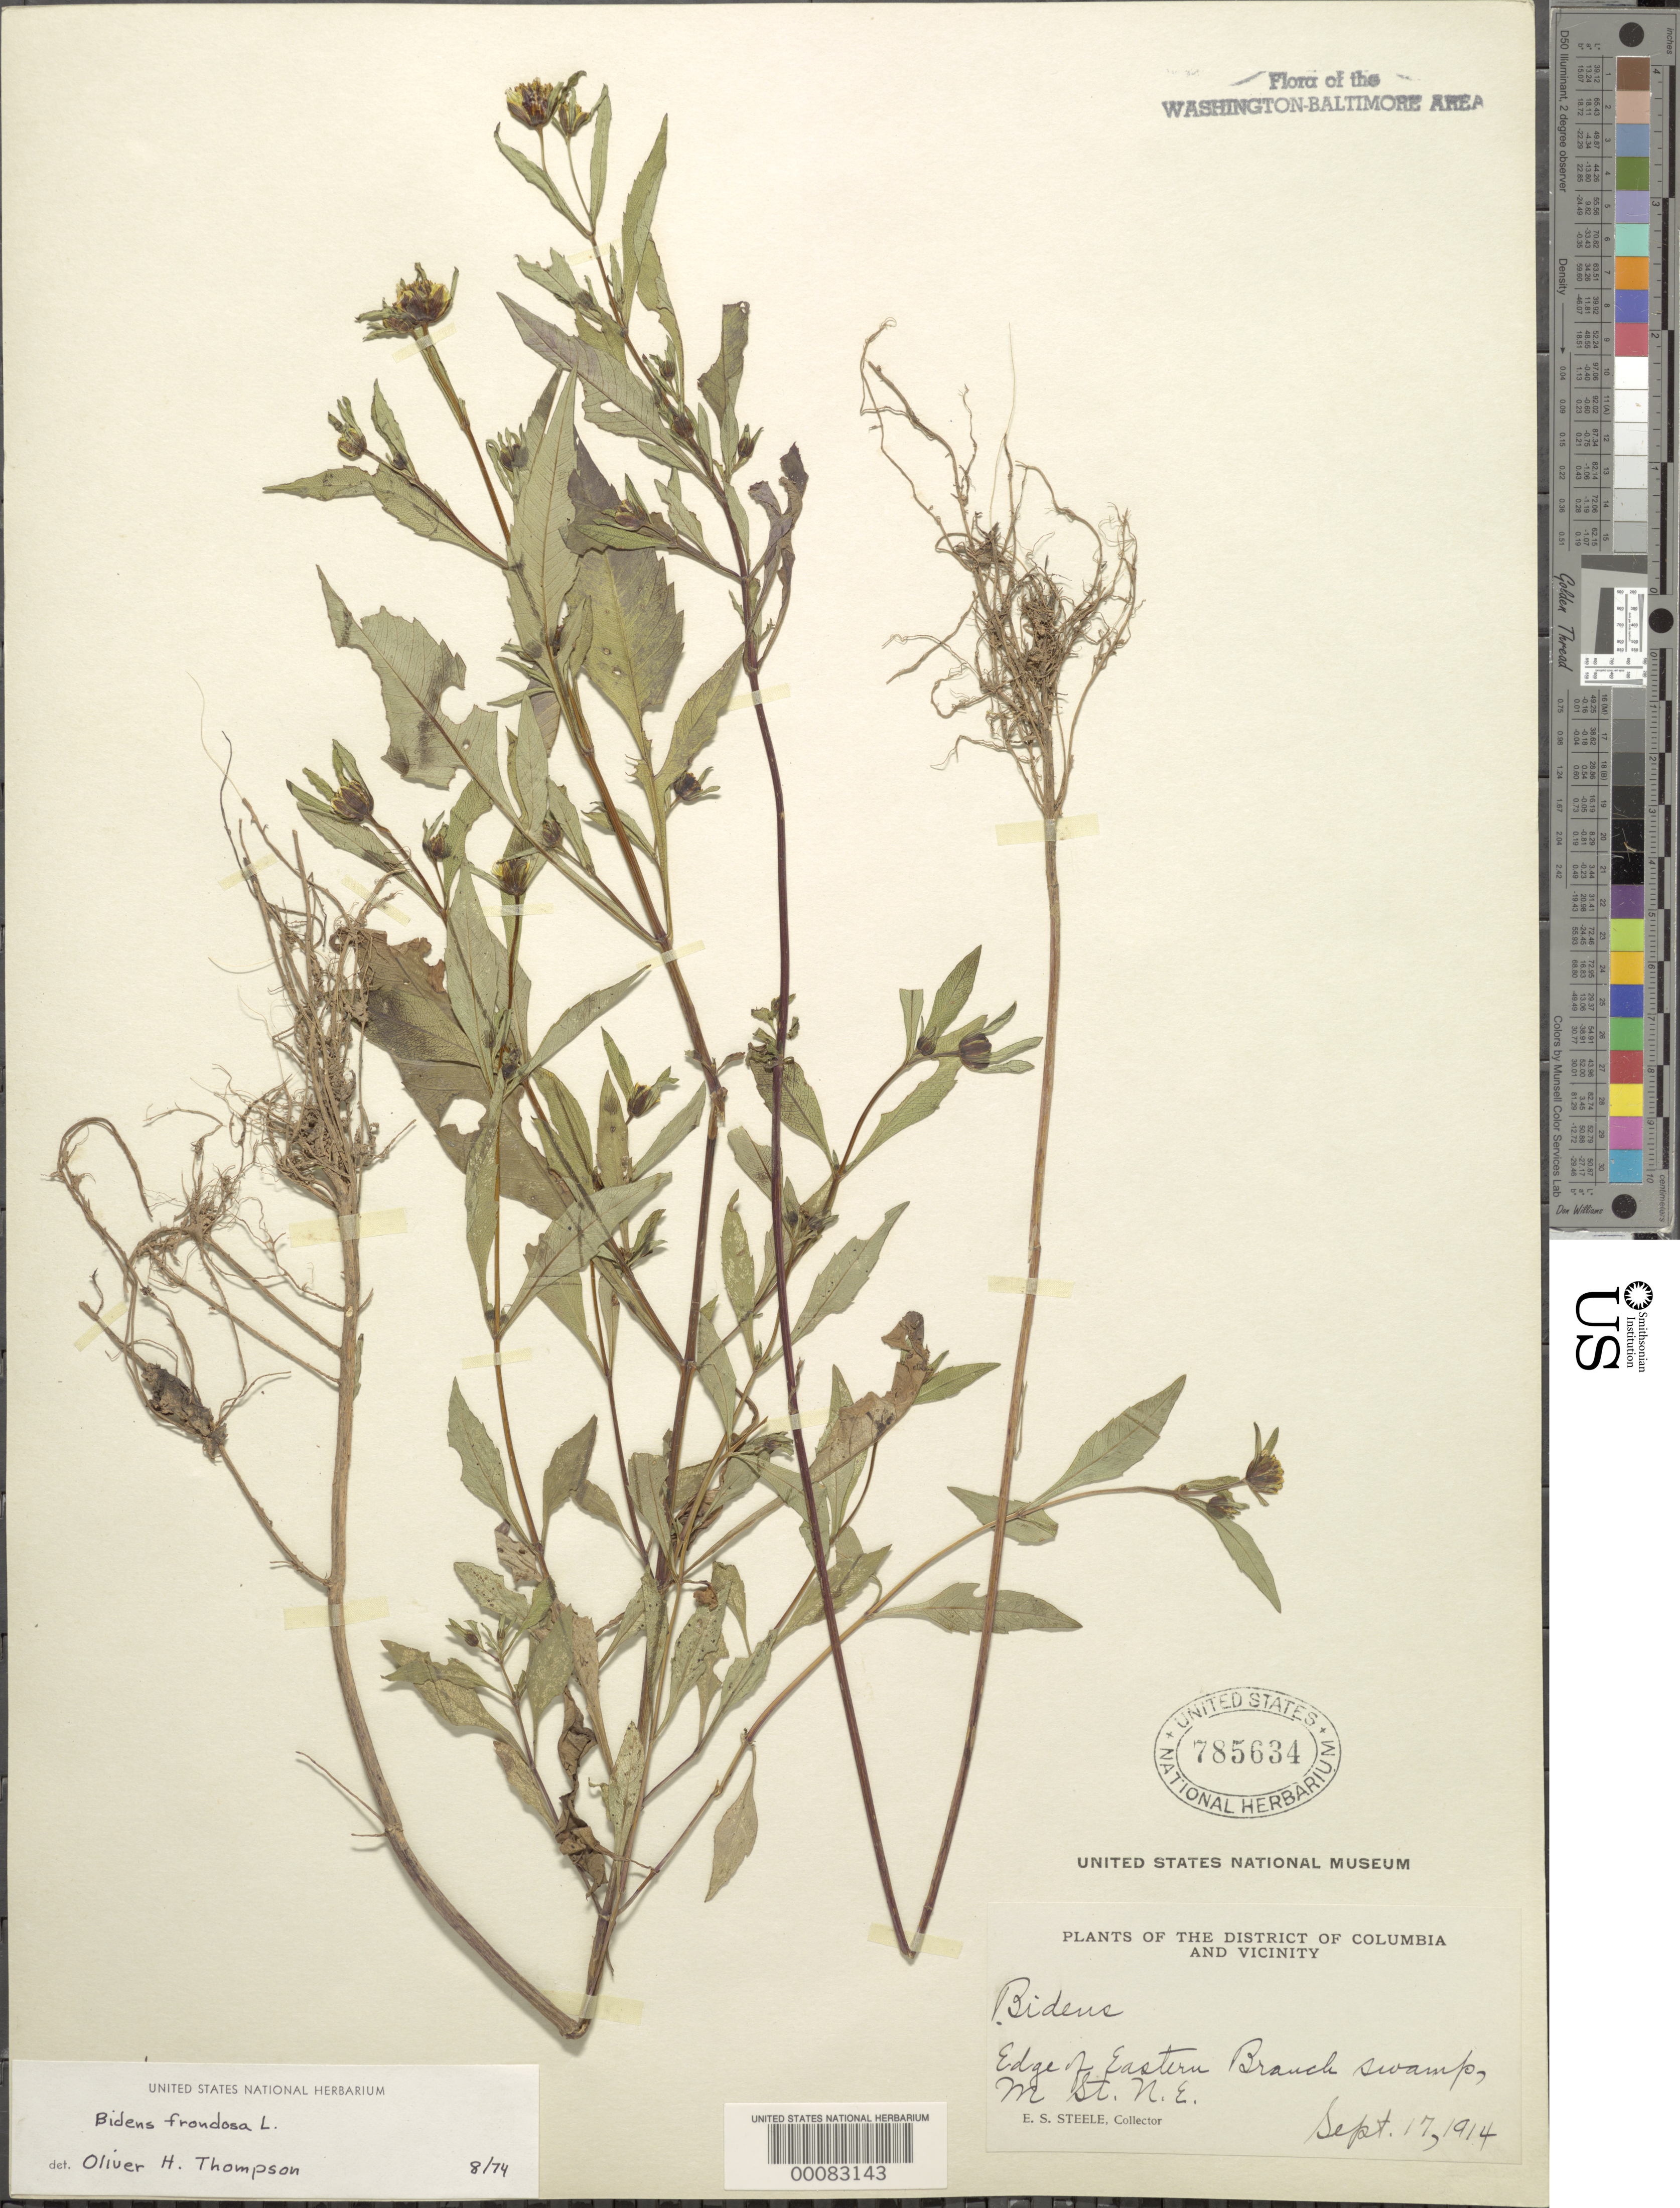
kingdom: Plantae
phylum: Tracheophyta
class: Magnoliopsida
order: Asterales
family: Asteraceae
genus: Bidens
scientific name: Bidens frondosa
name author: L.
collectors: E. Steele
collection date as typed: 17 Sep 1914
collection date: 1914-09-17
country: United States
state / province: District of Columbia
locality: Eastern Branch M St. NE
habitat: Swamp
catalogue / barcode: US 785634